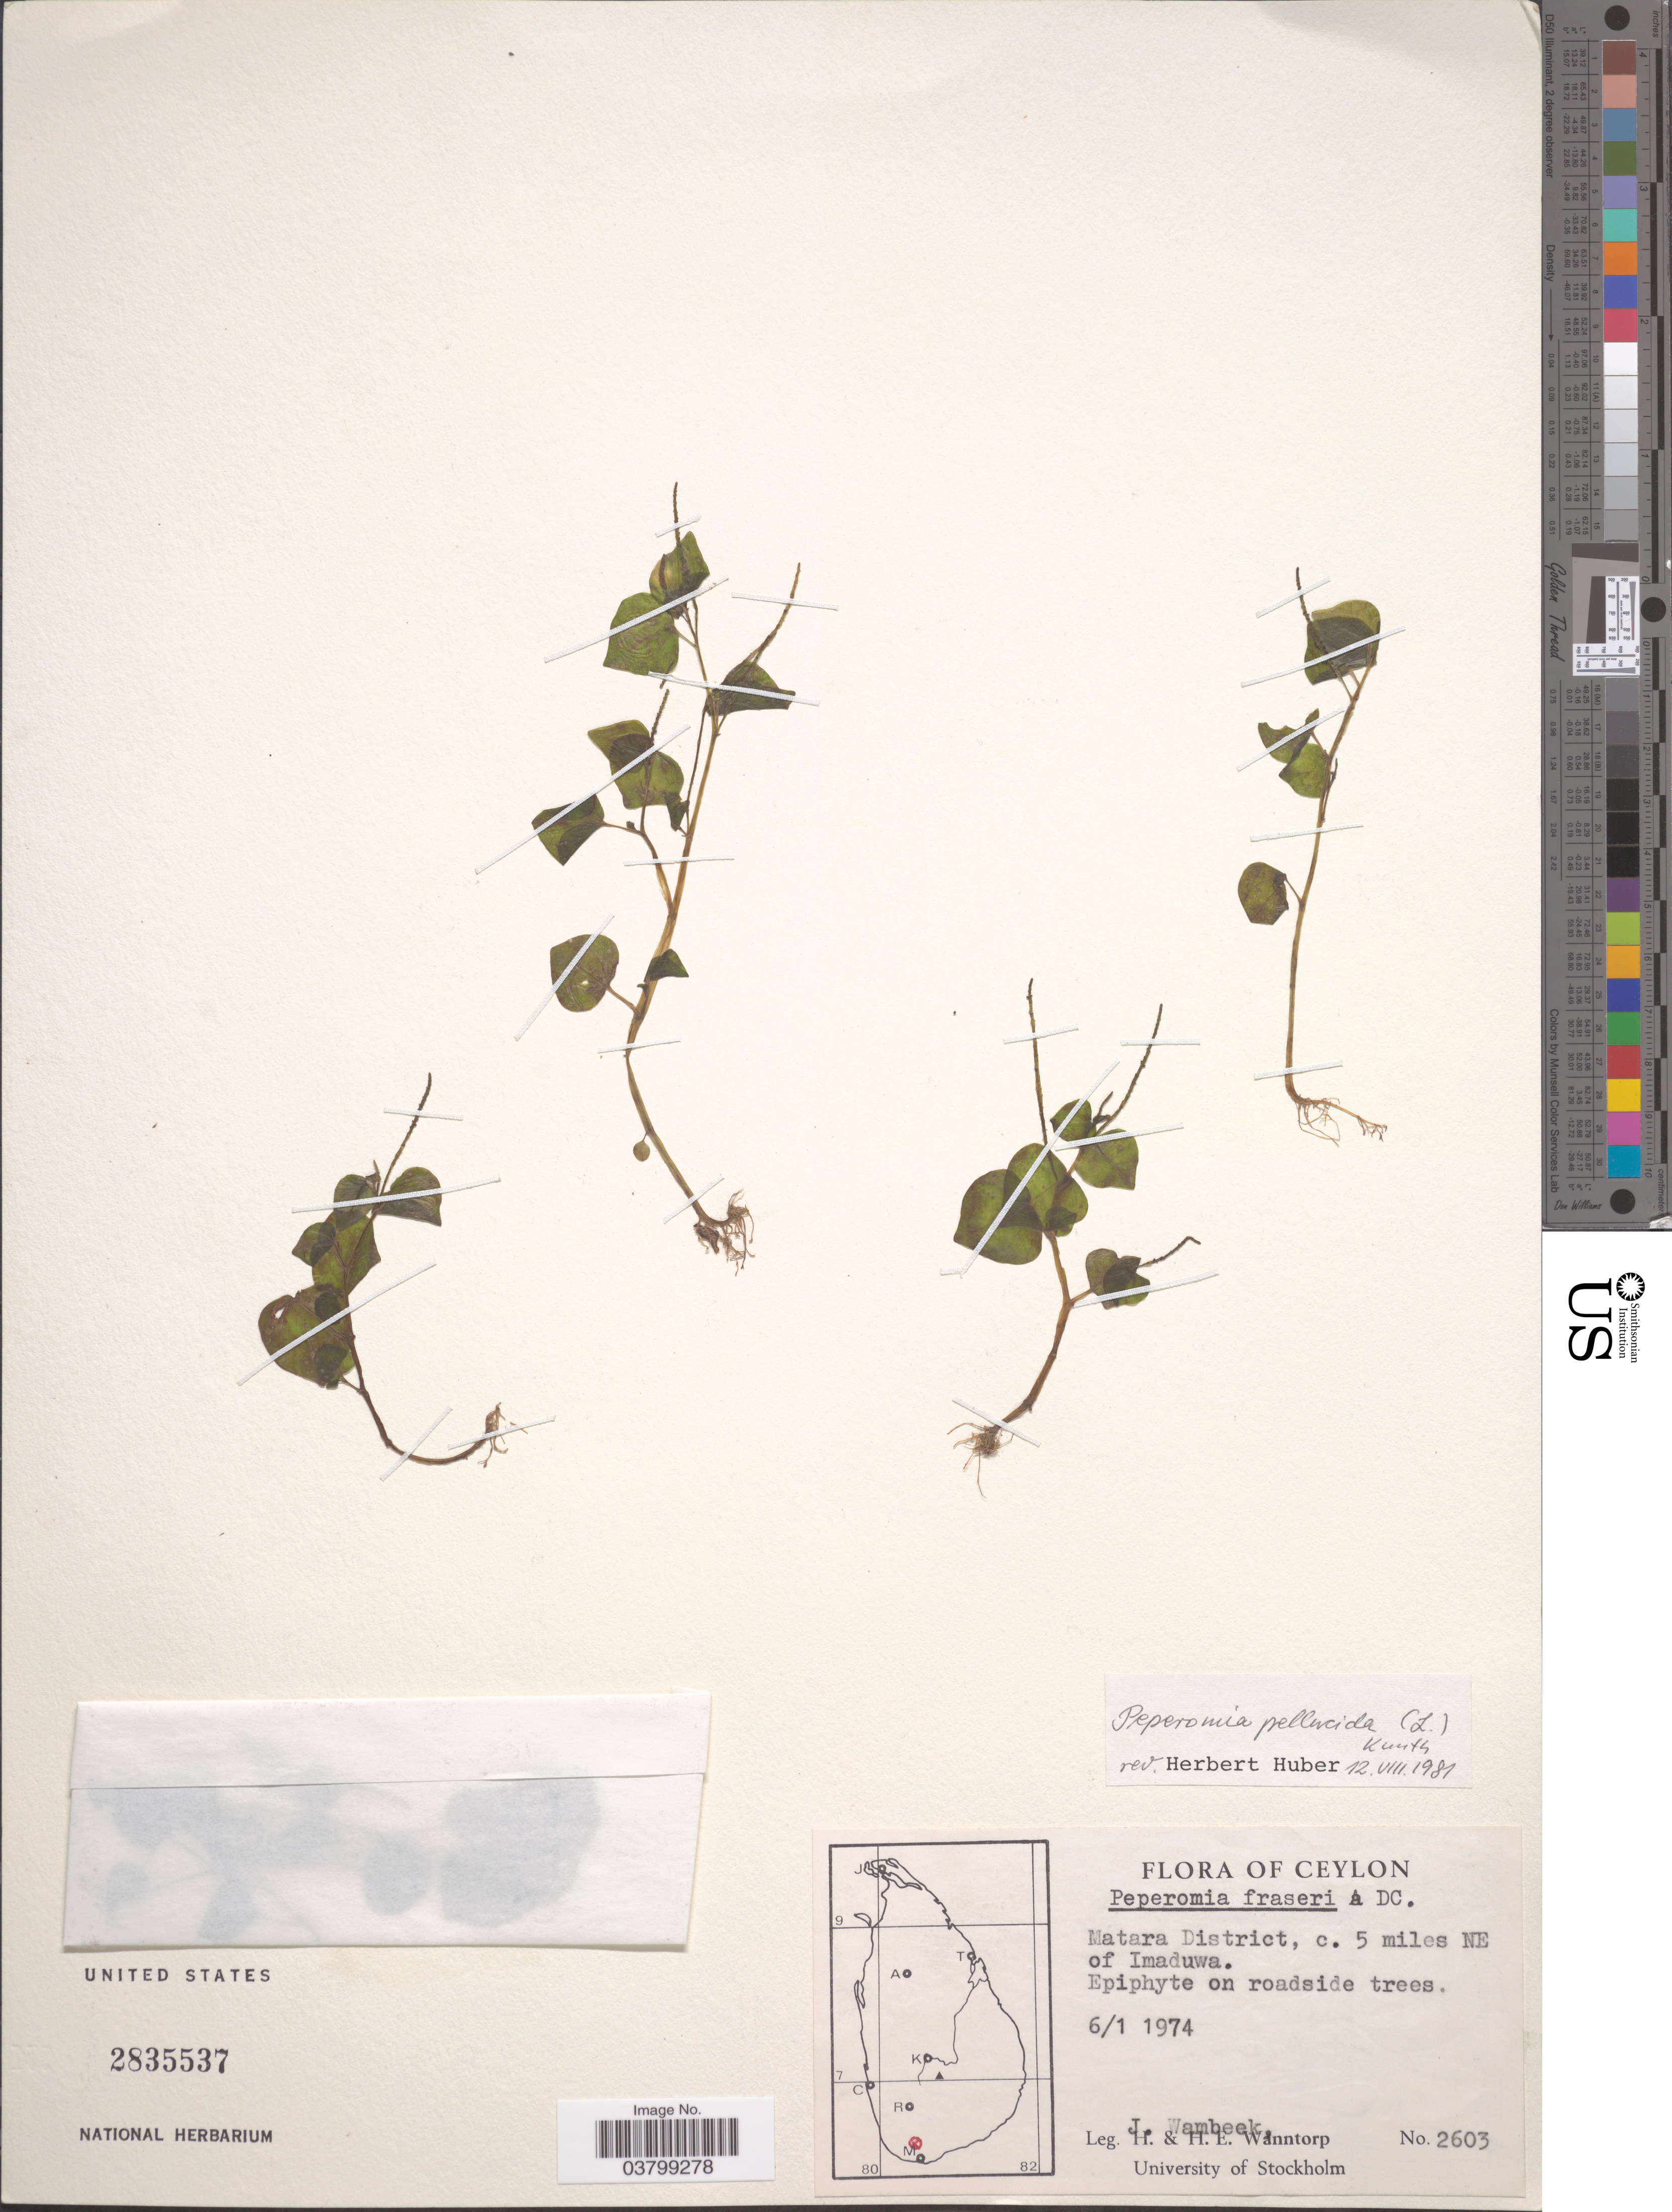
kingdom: Plantae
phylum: Tracheophyta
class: Magnoliopsida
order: Piperales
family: Piperaceae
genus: Peperomia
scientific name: Peperomia pellucida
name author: (L.) Kunth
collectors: H. Wanntorp, H. Wanntorp & J. Wambeek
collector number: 2603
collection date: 1974-01-06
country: Sri Lanka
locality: Ceylon. Matara District, c. 5 miles NE of Imaduwa.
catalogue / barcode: US 2835537